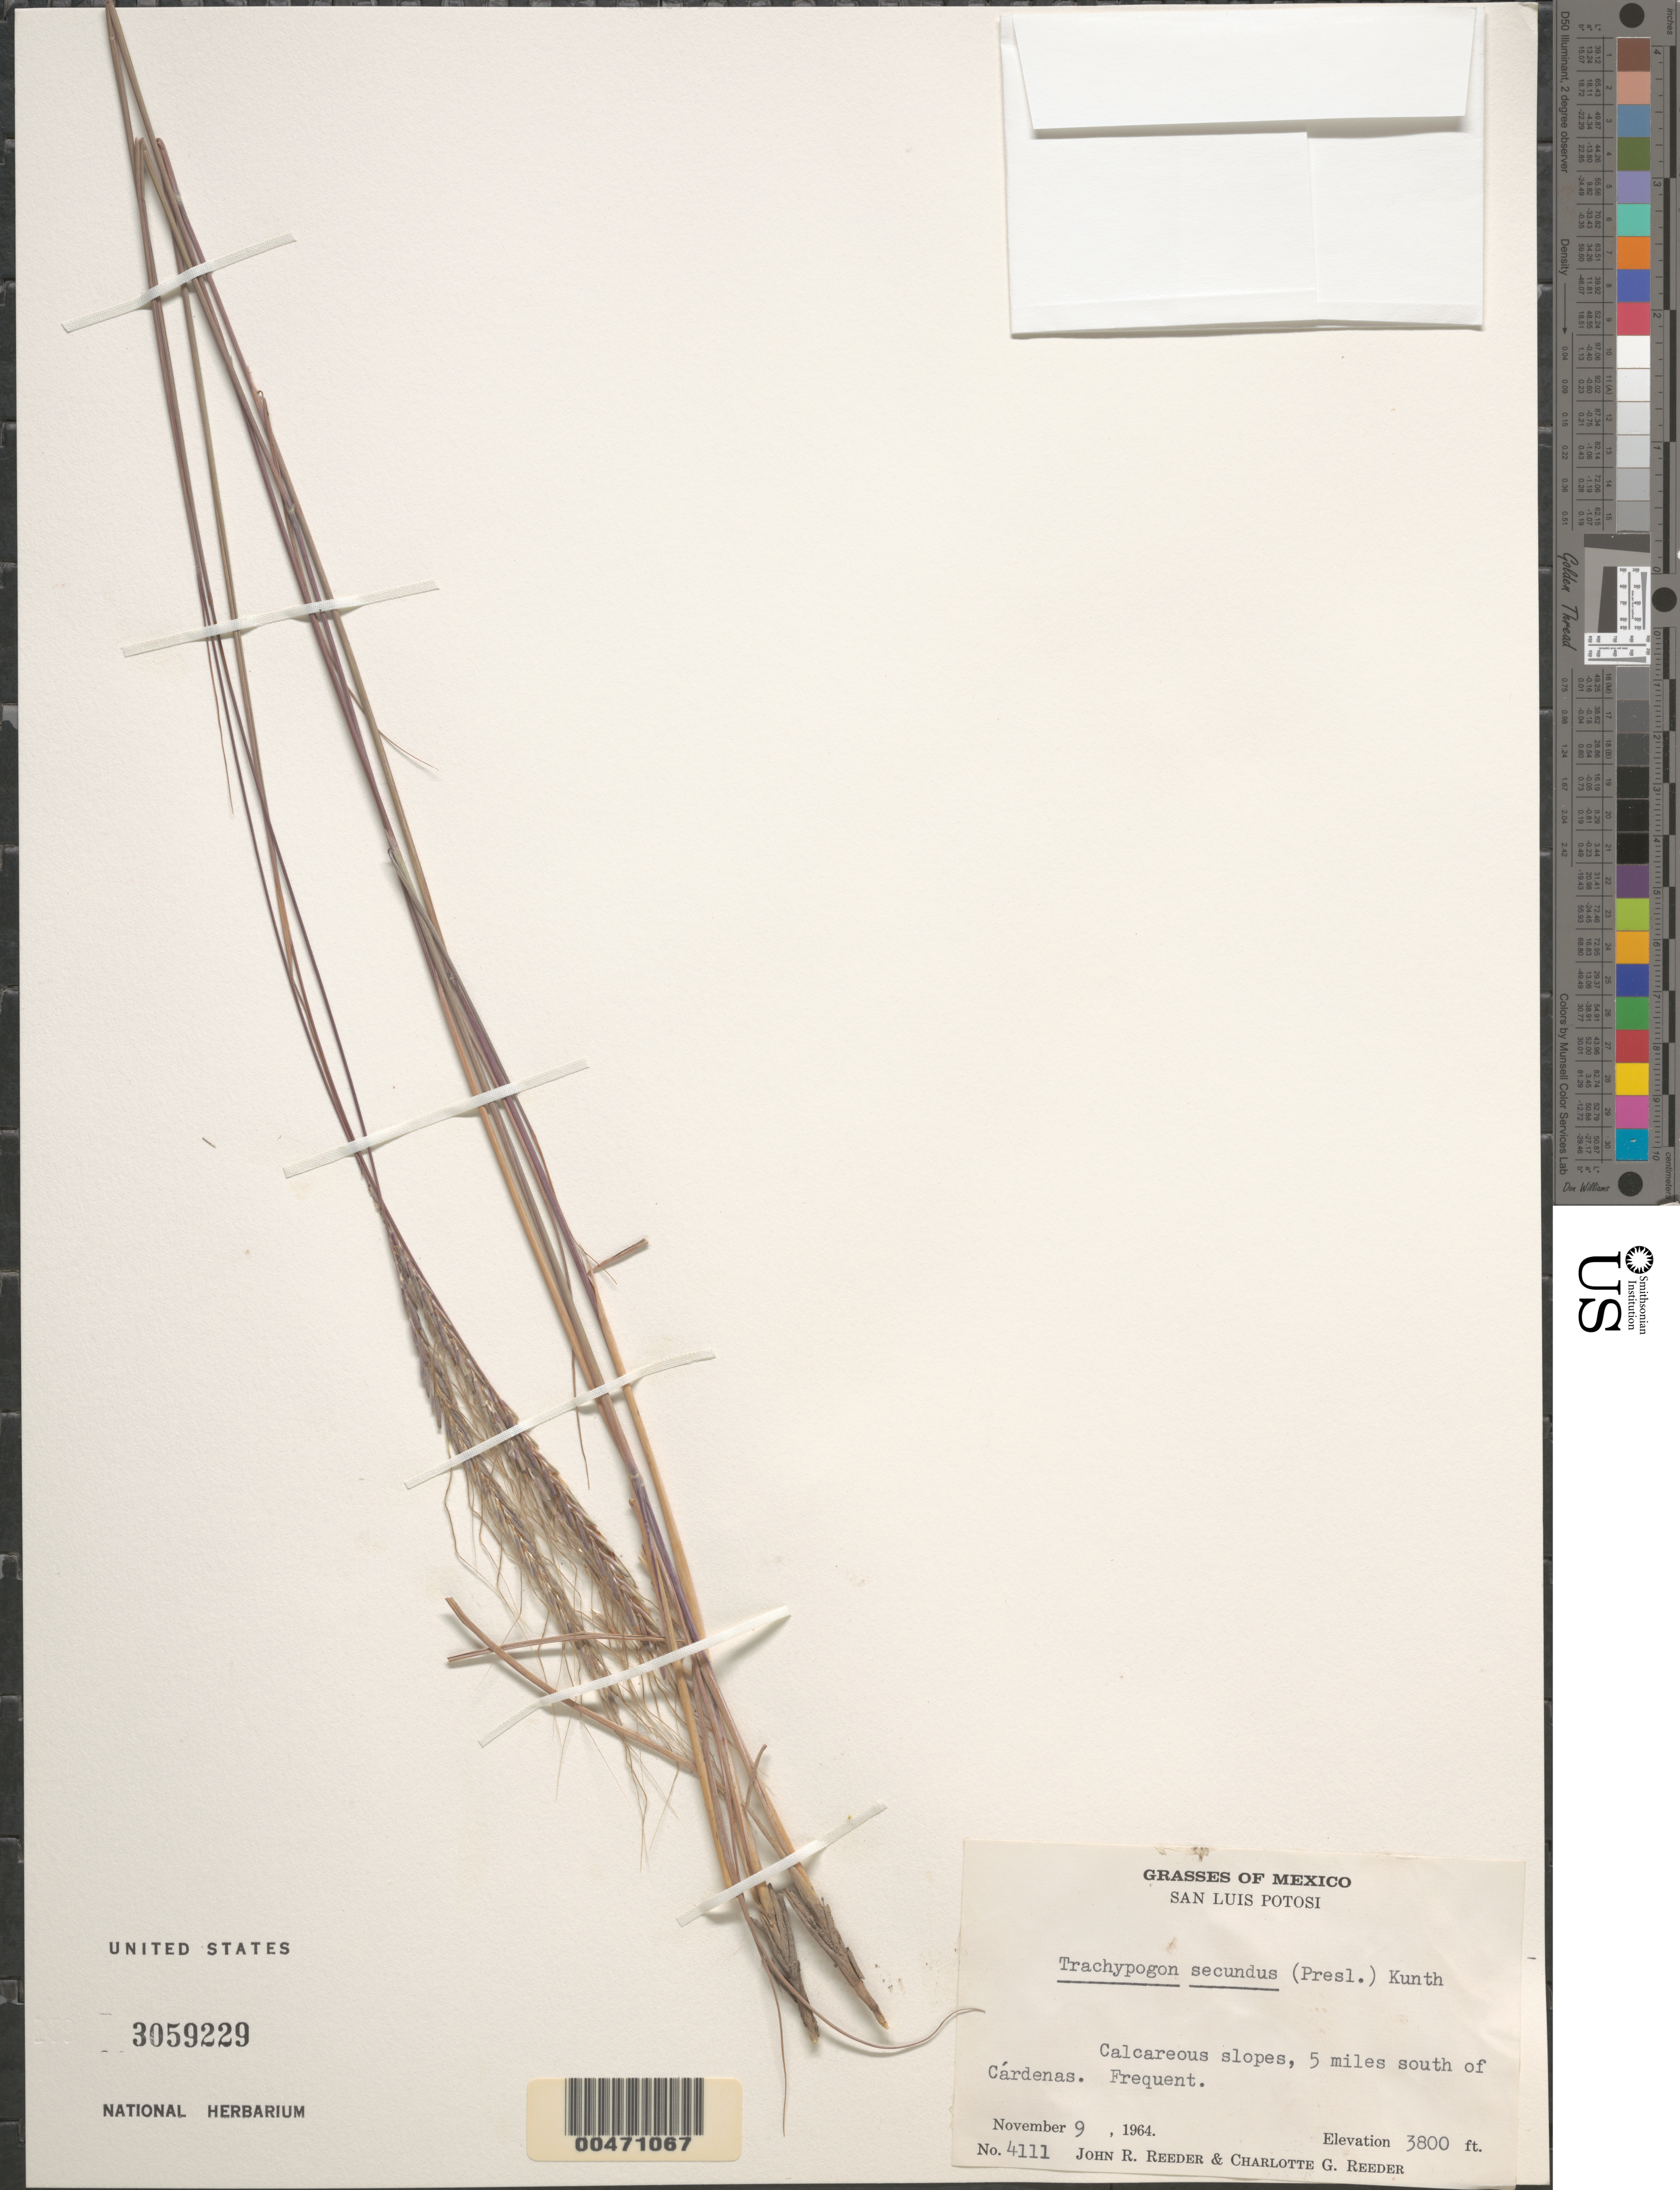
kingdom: Plantae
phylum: Tracheophyta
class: Liliopsida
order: Poales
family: Poaceae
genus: Trachypogon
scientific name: Trachypogon secundus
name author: (J. Presl) Scribn.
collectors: J. R. Reeder & C. G. Reeder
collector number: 4111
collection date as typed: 9 Nov 1964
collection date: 1964-11-09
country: Mexico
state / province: San Luis Potosi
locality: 5 mi S of Cárdenas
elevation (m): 1158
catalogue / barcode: US 3059229